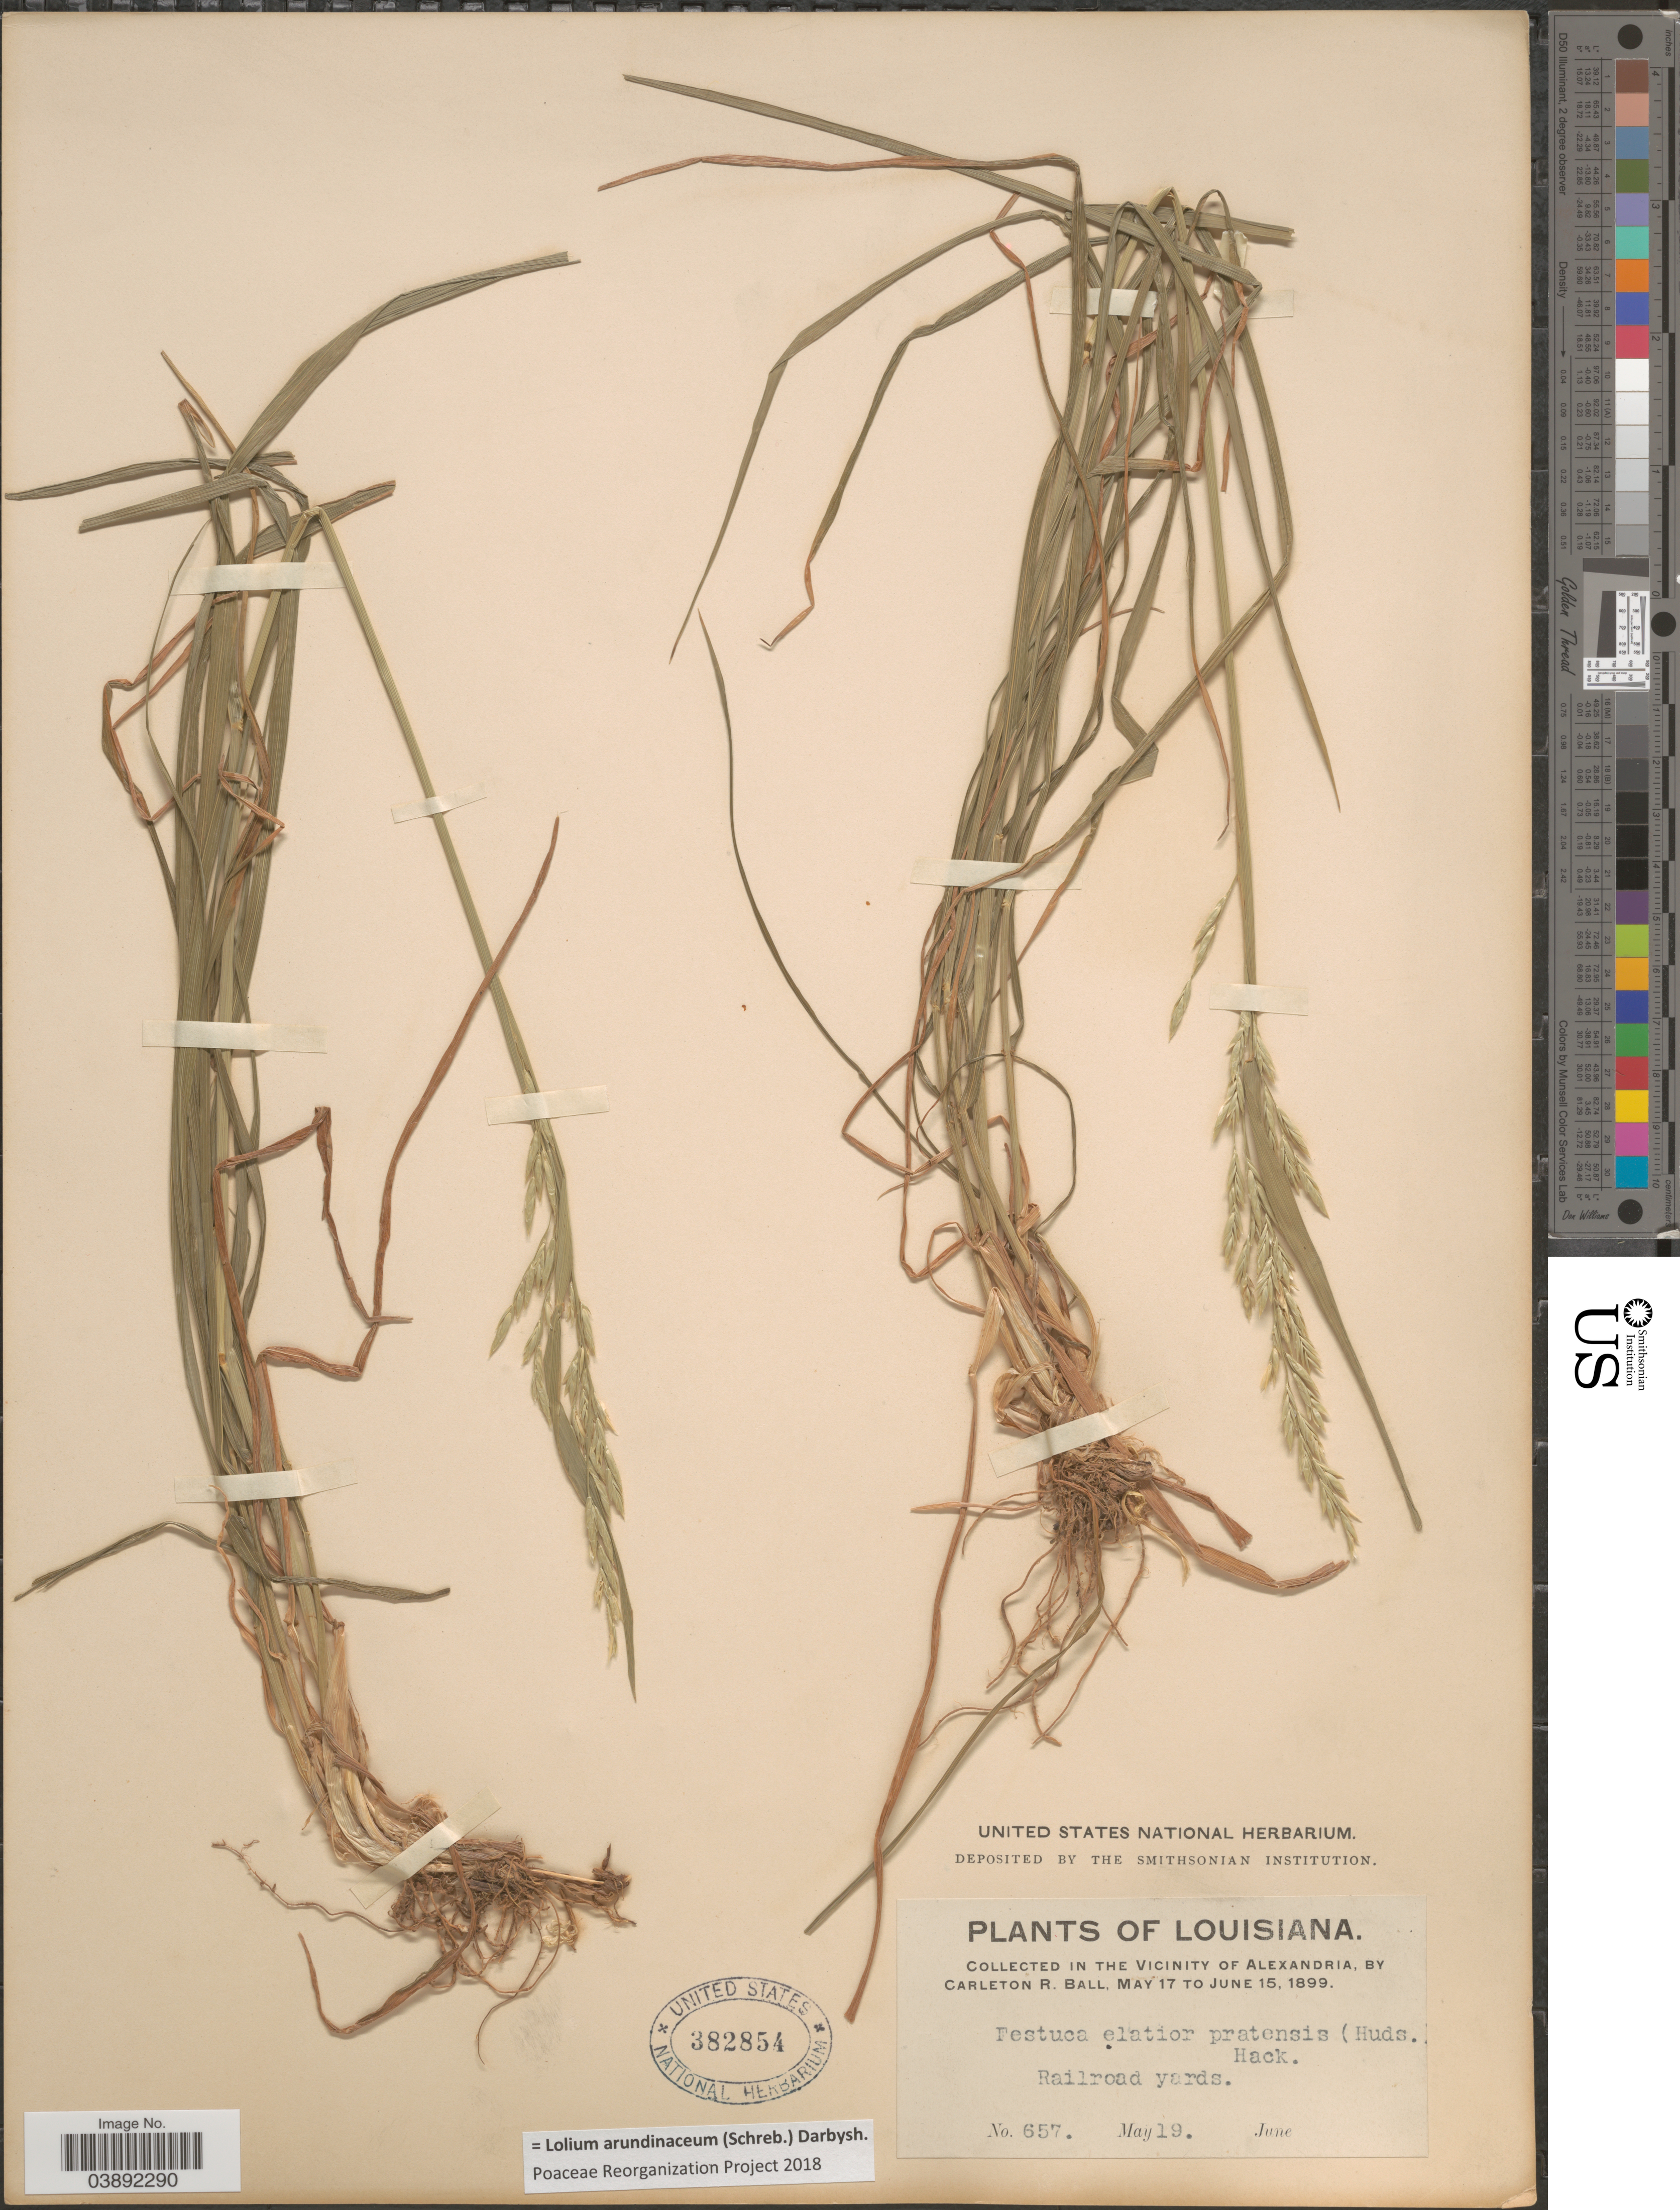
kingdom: Plantae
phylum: Tracheophyta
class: Liliopsida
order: Poales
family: Poaceae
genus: Lolium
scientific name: Lolium arundinaceum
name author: (Schreb.) Darbysh.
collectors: C. R. Ball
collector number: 657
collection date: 1899-05-19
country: United States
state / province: Louisiana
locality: In the Vicinity of Alexandria. Railroads yards.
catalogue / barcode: US 382854